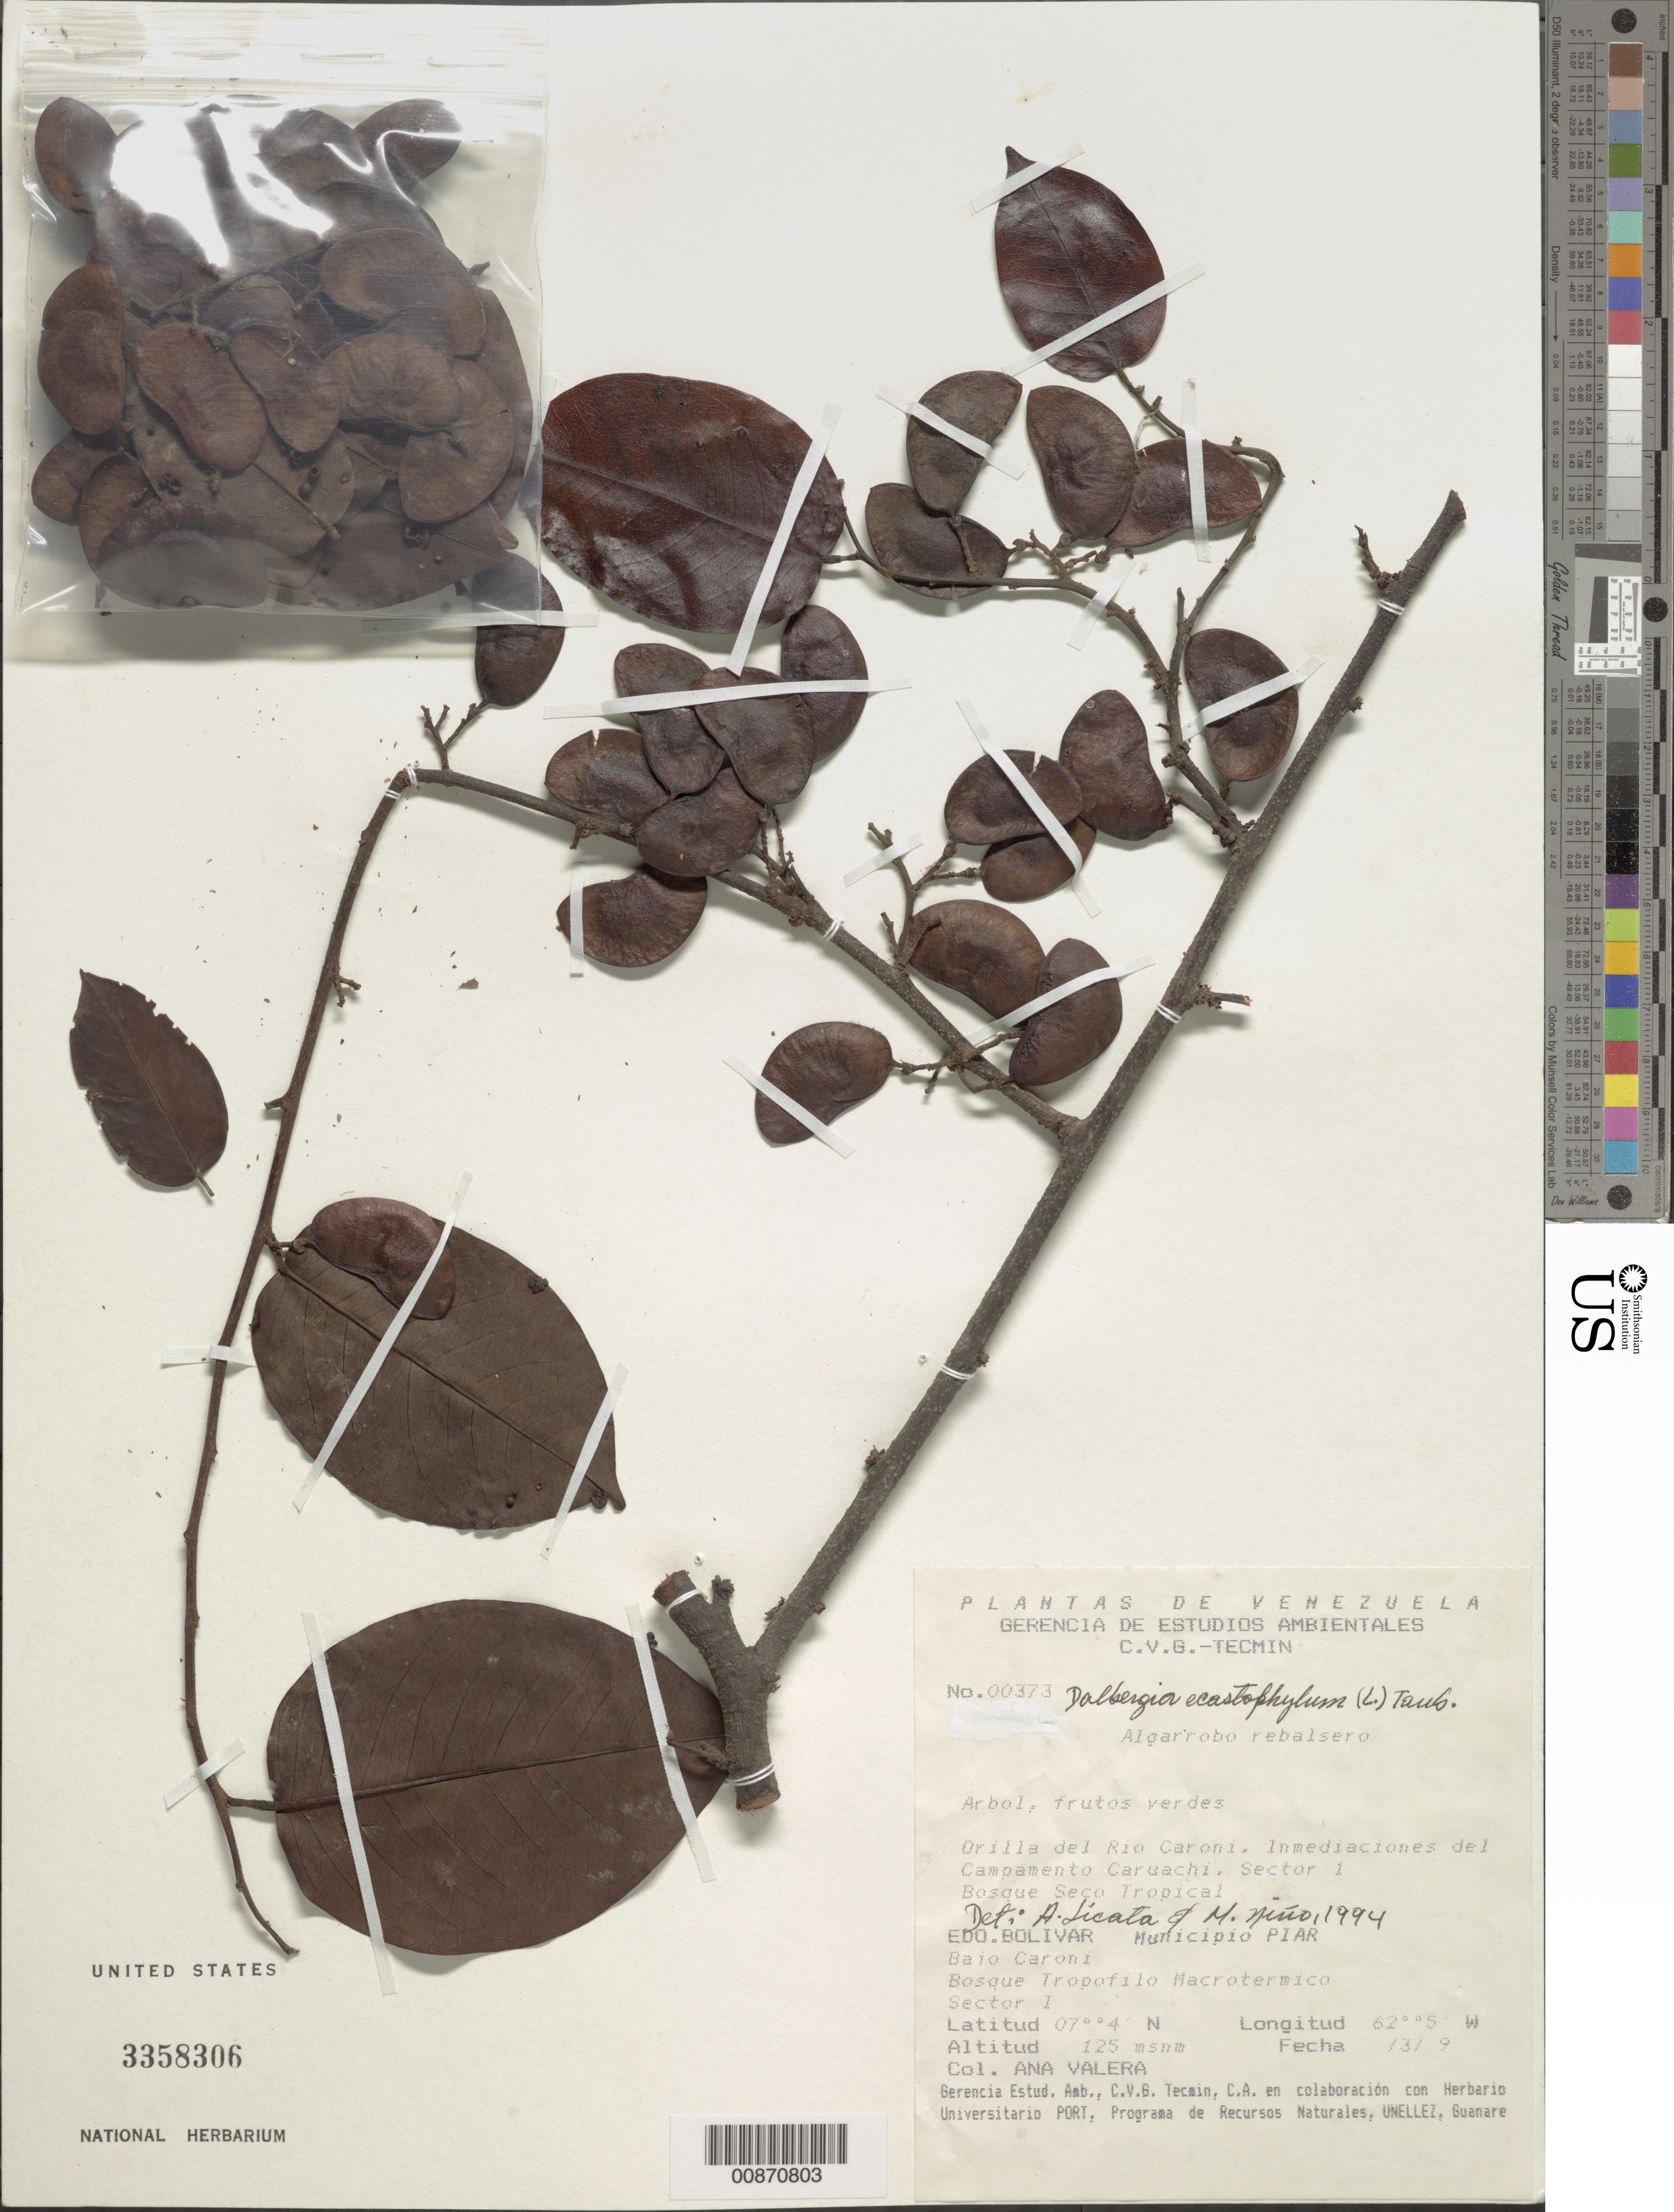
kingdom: Plantae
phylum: Tracheophyta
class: Magnoliopsida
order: Fabales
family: Fabaceae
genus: Dalbergia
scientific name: Dalbergia ecastaphyllum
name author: (L.) Taub.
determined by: Licata, A.; Niño, S. M.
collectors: A. Valera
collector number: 373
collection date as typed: Mar-94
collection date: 1994-03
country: Venezuela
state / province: Bolívar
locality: Mun. Piar, Bajo Caroní; Río Caroní, Campamento Caruachi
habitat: Bosque seco tropical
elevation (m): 125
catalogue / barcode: US 3358306